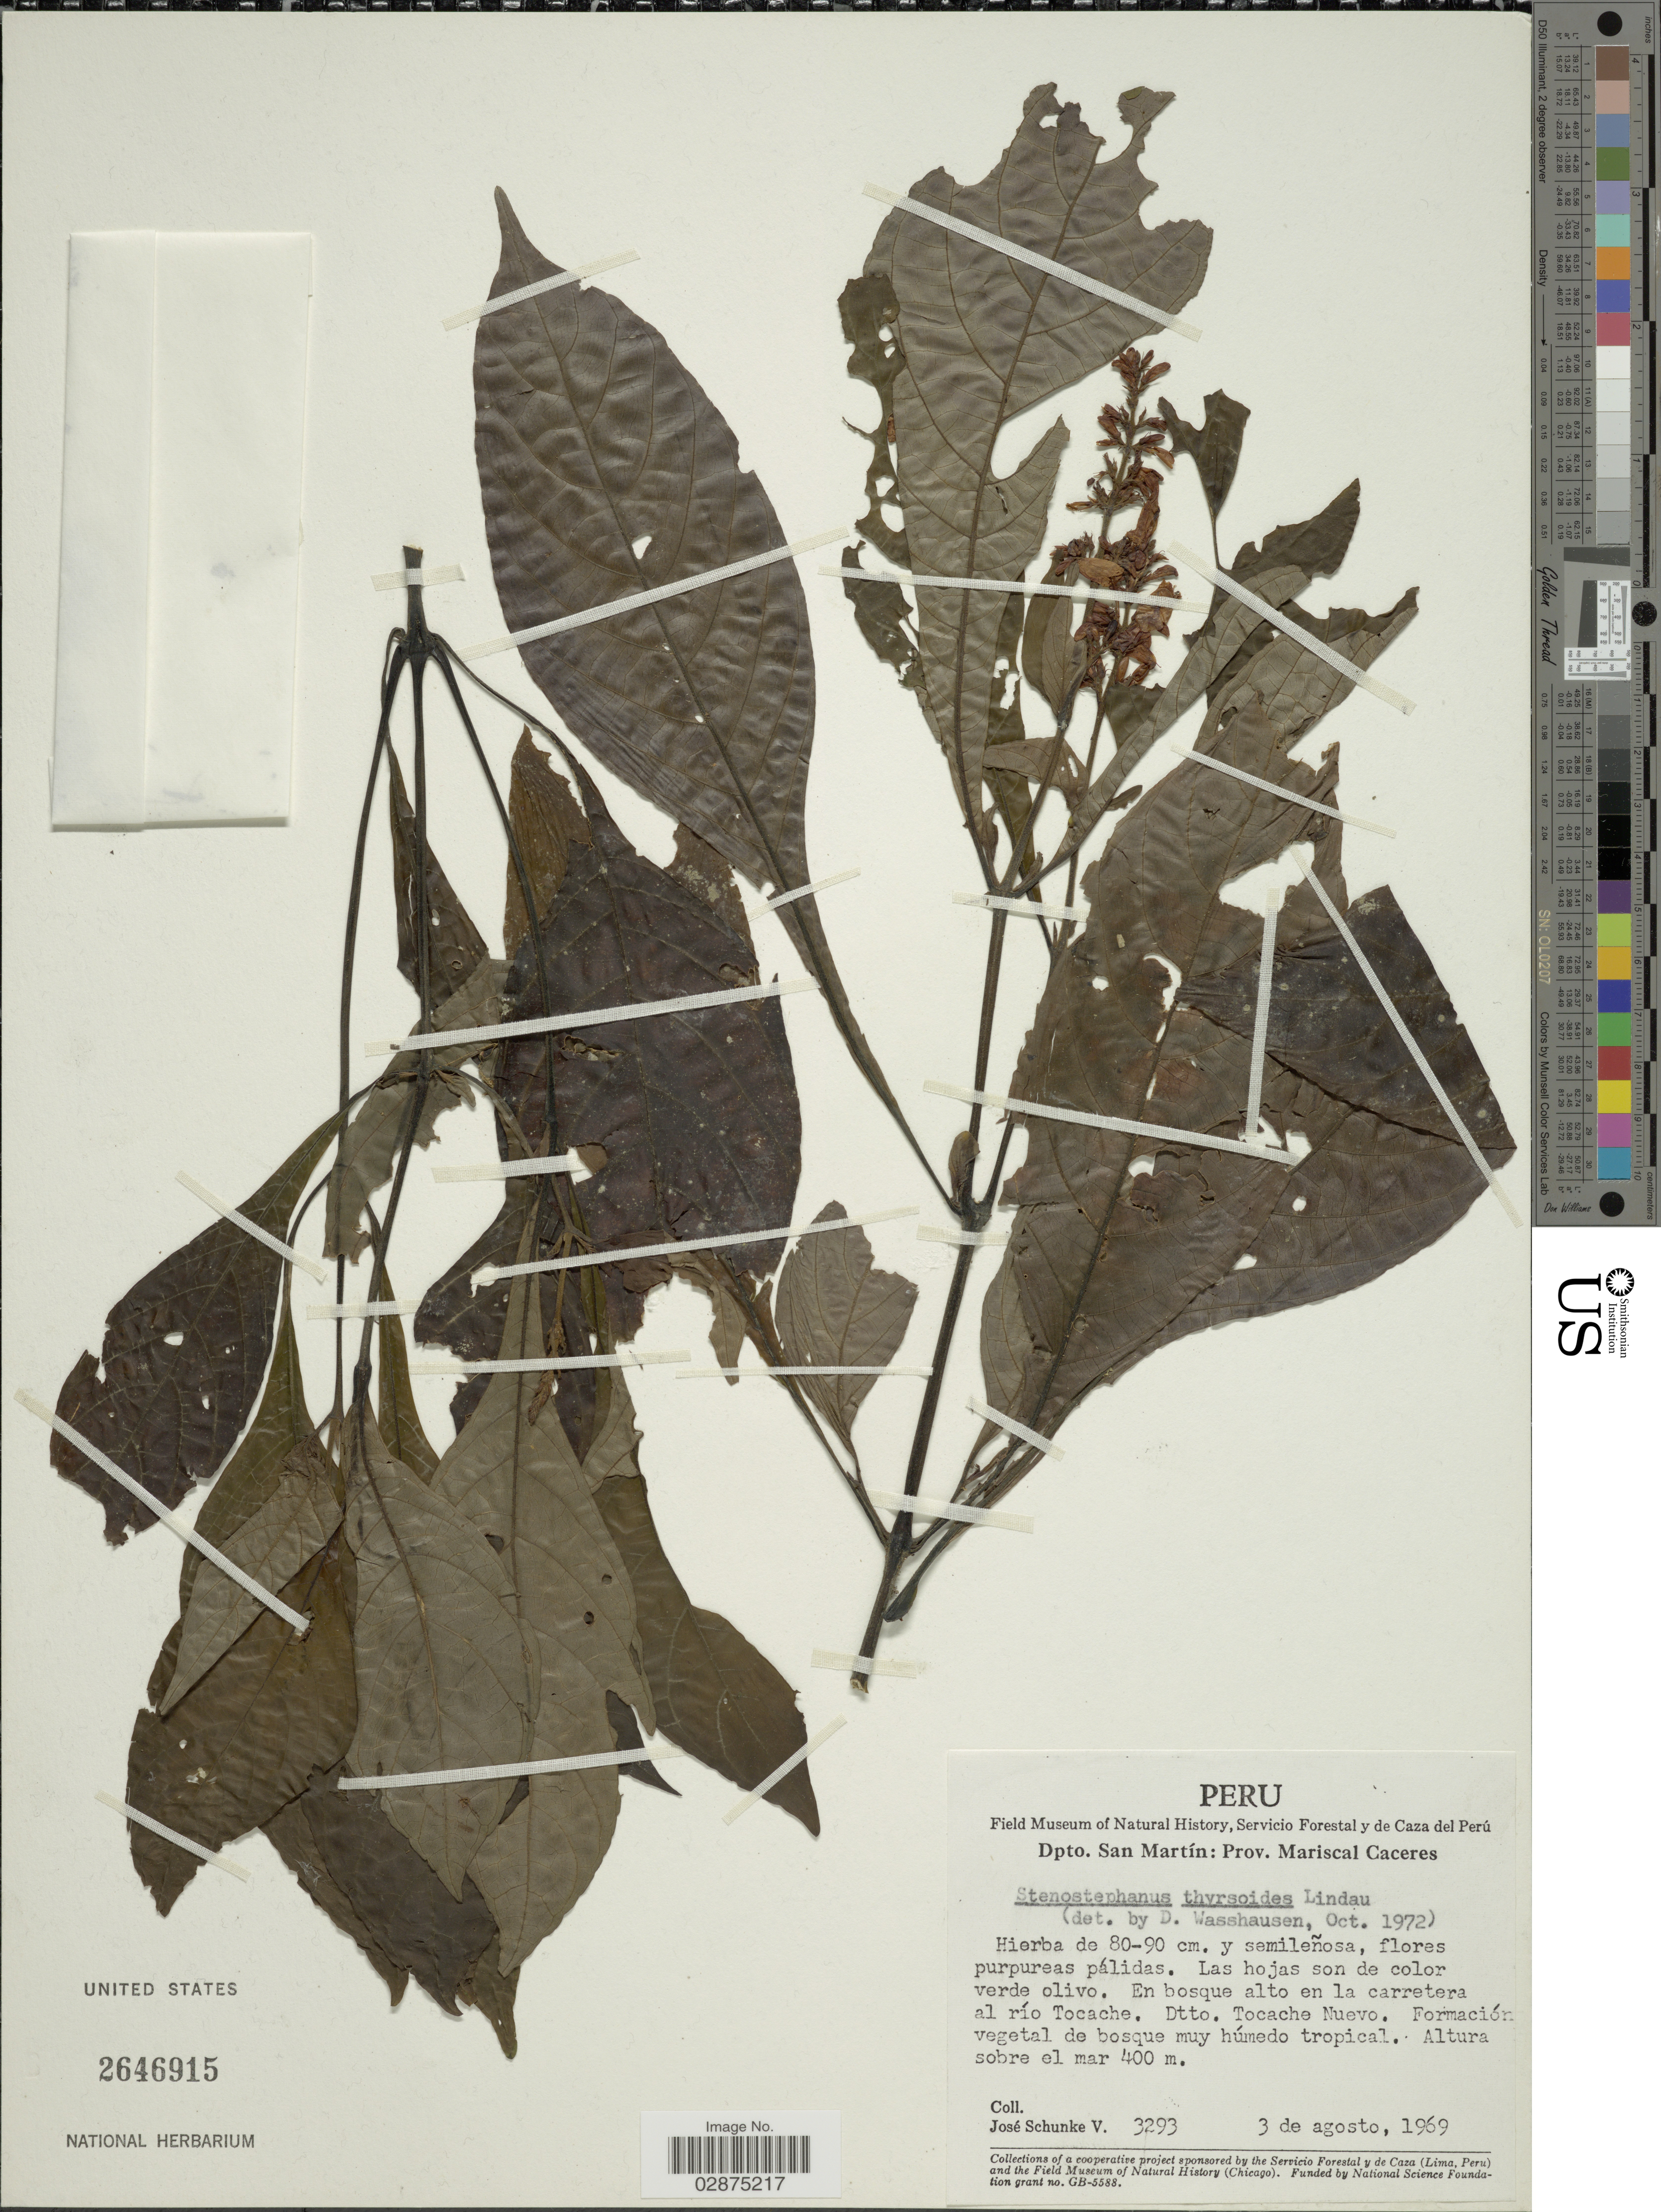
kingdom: Plantae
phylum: Tracheophyta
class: Magnoliopsida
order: Lamiales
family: Acanthaceae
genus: Stenostephanus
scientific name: Stenostephanus longistaminus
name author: (Ruiz & Pav.) V.M. Baum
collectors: J. Schunke Vigo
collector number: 3293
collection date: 1969-08-03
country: Peru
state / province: San Martín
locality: Dpto. San Martín: Prov. Mariscal Caceres. En bosque alto en la carretera al río Tocache. Dtto. Tocache Nuevo.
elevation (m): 400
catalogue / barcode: US 2646915